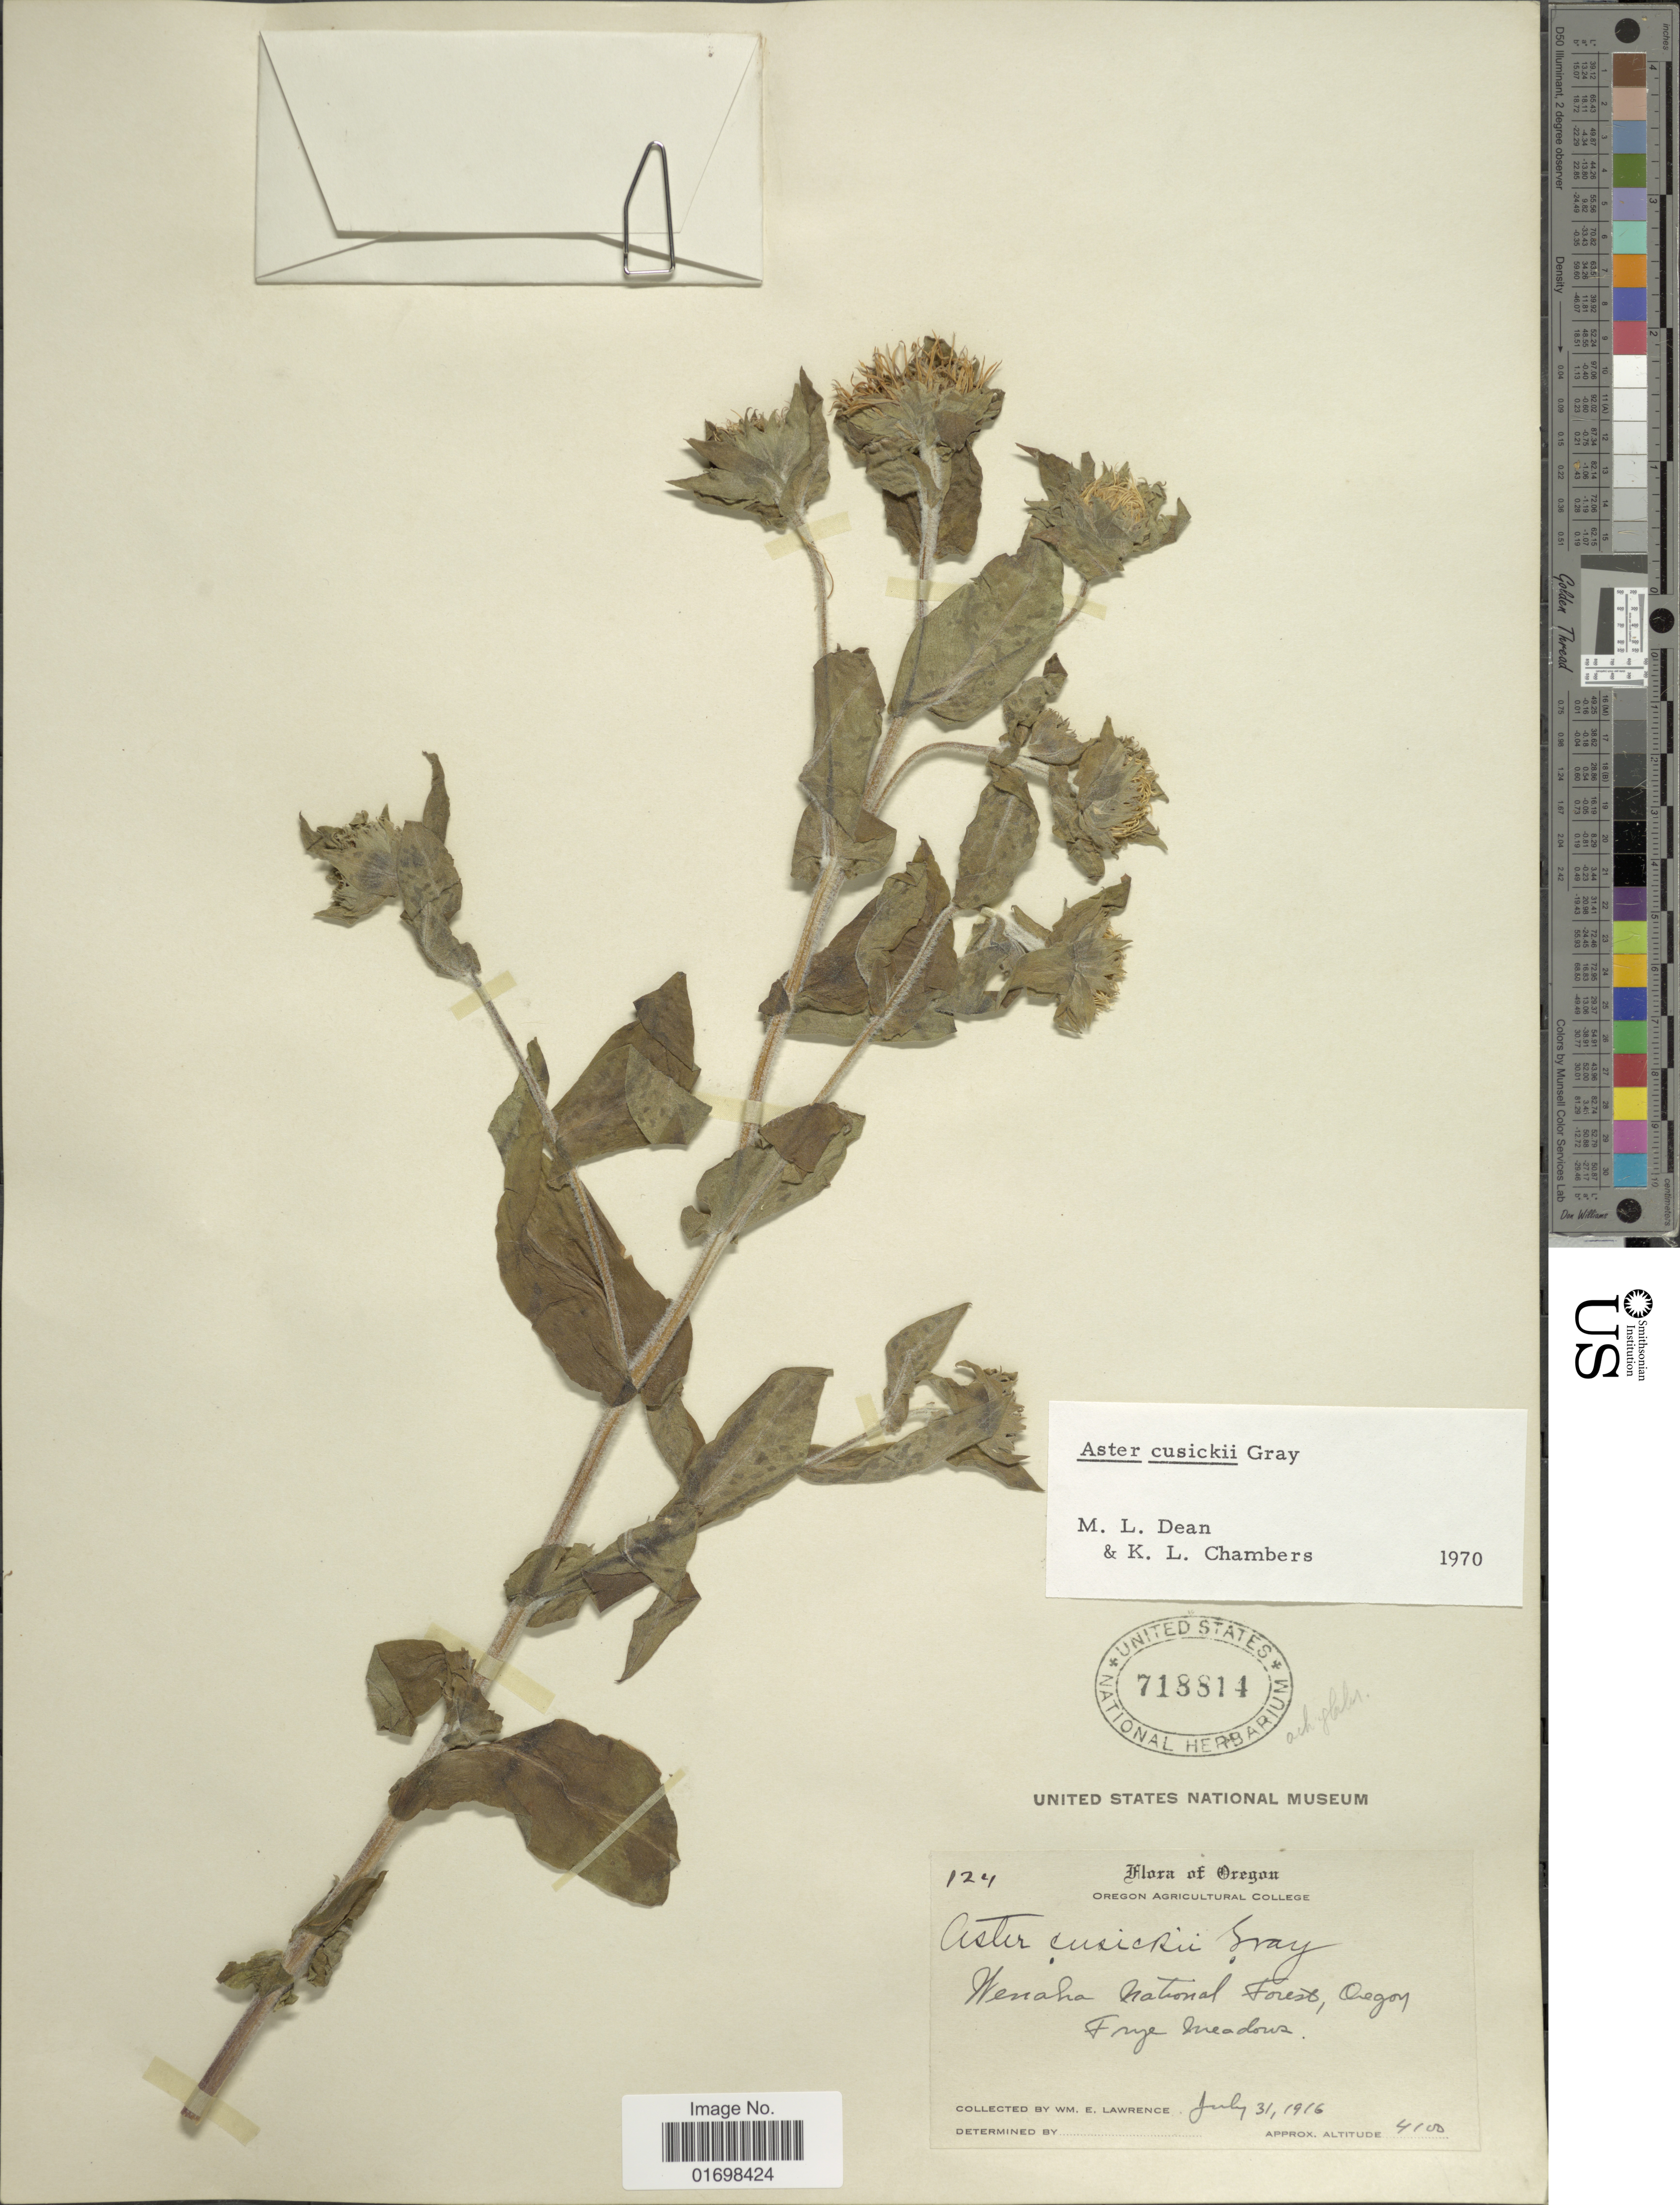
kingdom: Plantae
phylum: Tracheophyta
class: Magnoliopsida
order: Asterales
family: Asteraceae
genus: Symphyotrichum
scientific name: Symphyotrichum cusickii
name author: (A. Gray) G.L. Nesom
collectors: W. Lawrence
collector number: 124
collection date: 1916-07-31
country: United States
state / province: Oregon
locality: Wenaha National Forest, Oregon. Frye Meadows.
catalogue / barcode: US 718814